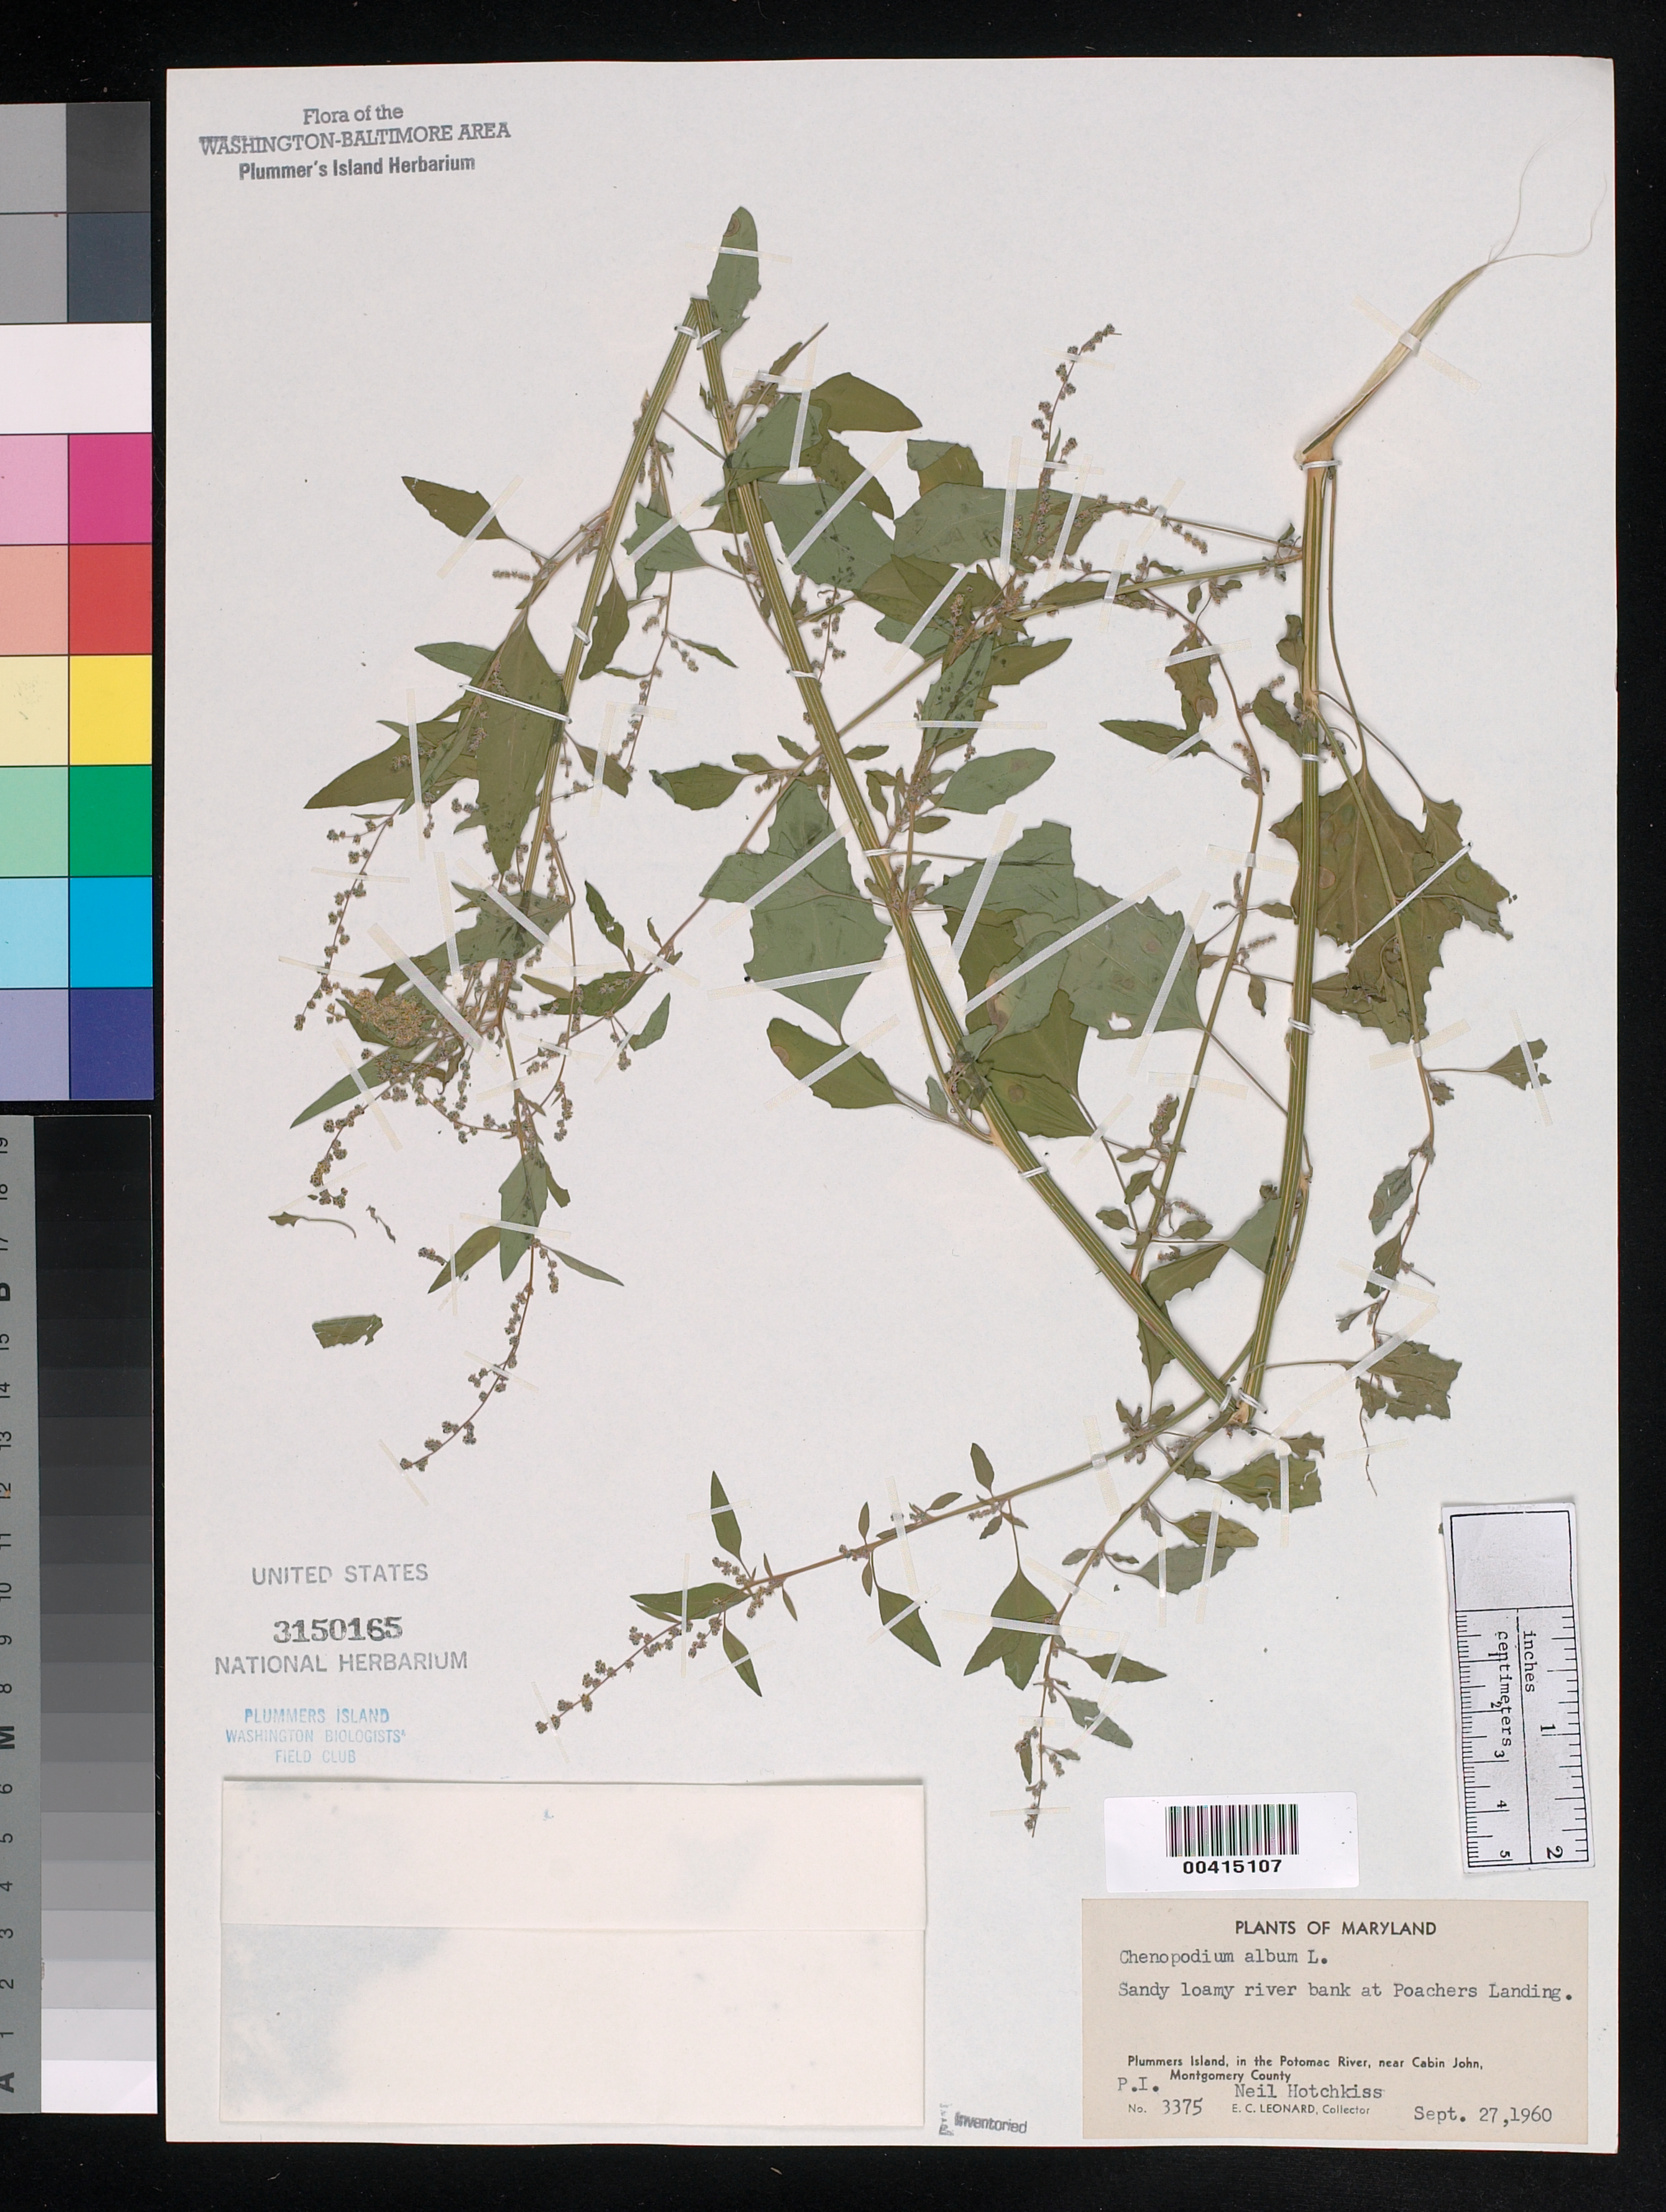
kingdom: Plantae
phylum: Tracheophyta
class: Magnoliopsida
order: Caryophyllales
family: Amaranthaceae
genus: Chenopodium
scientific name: Chenopodium album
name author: L.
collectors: E. C. Leonard & N. Hotchkiss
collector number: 3375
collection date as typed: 27 Sep 1960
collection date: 1960-09-27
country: United States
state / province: Maryland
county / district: Montgomery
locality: sandy bank of Poachers Landing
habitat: Sandy loamy river bank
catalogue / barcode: US 3150165